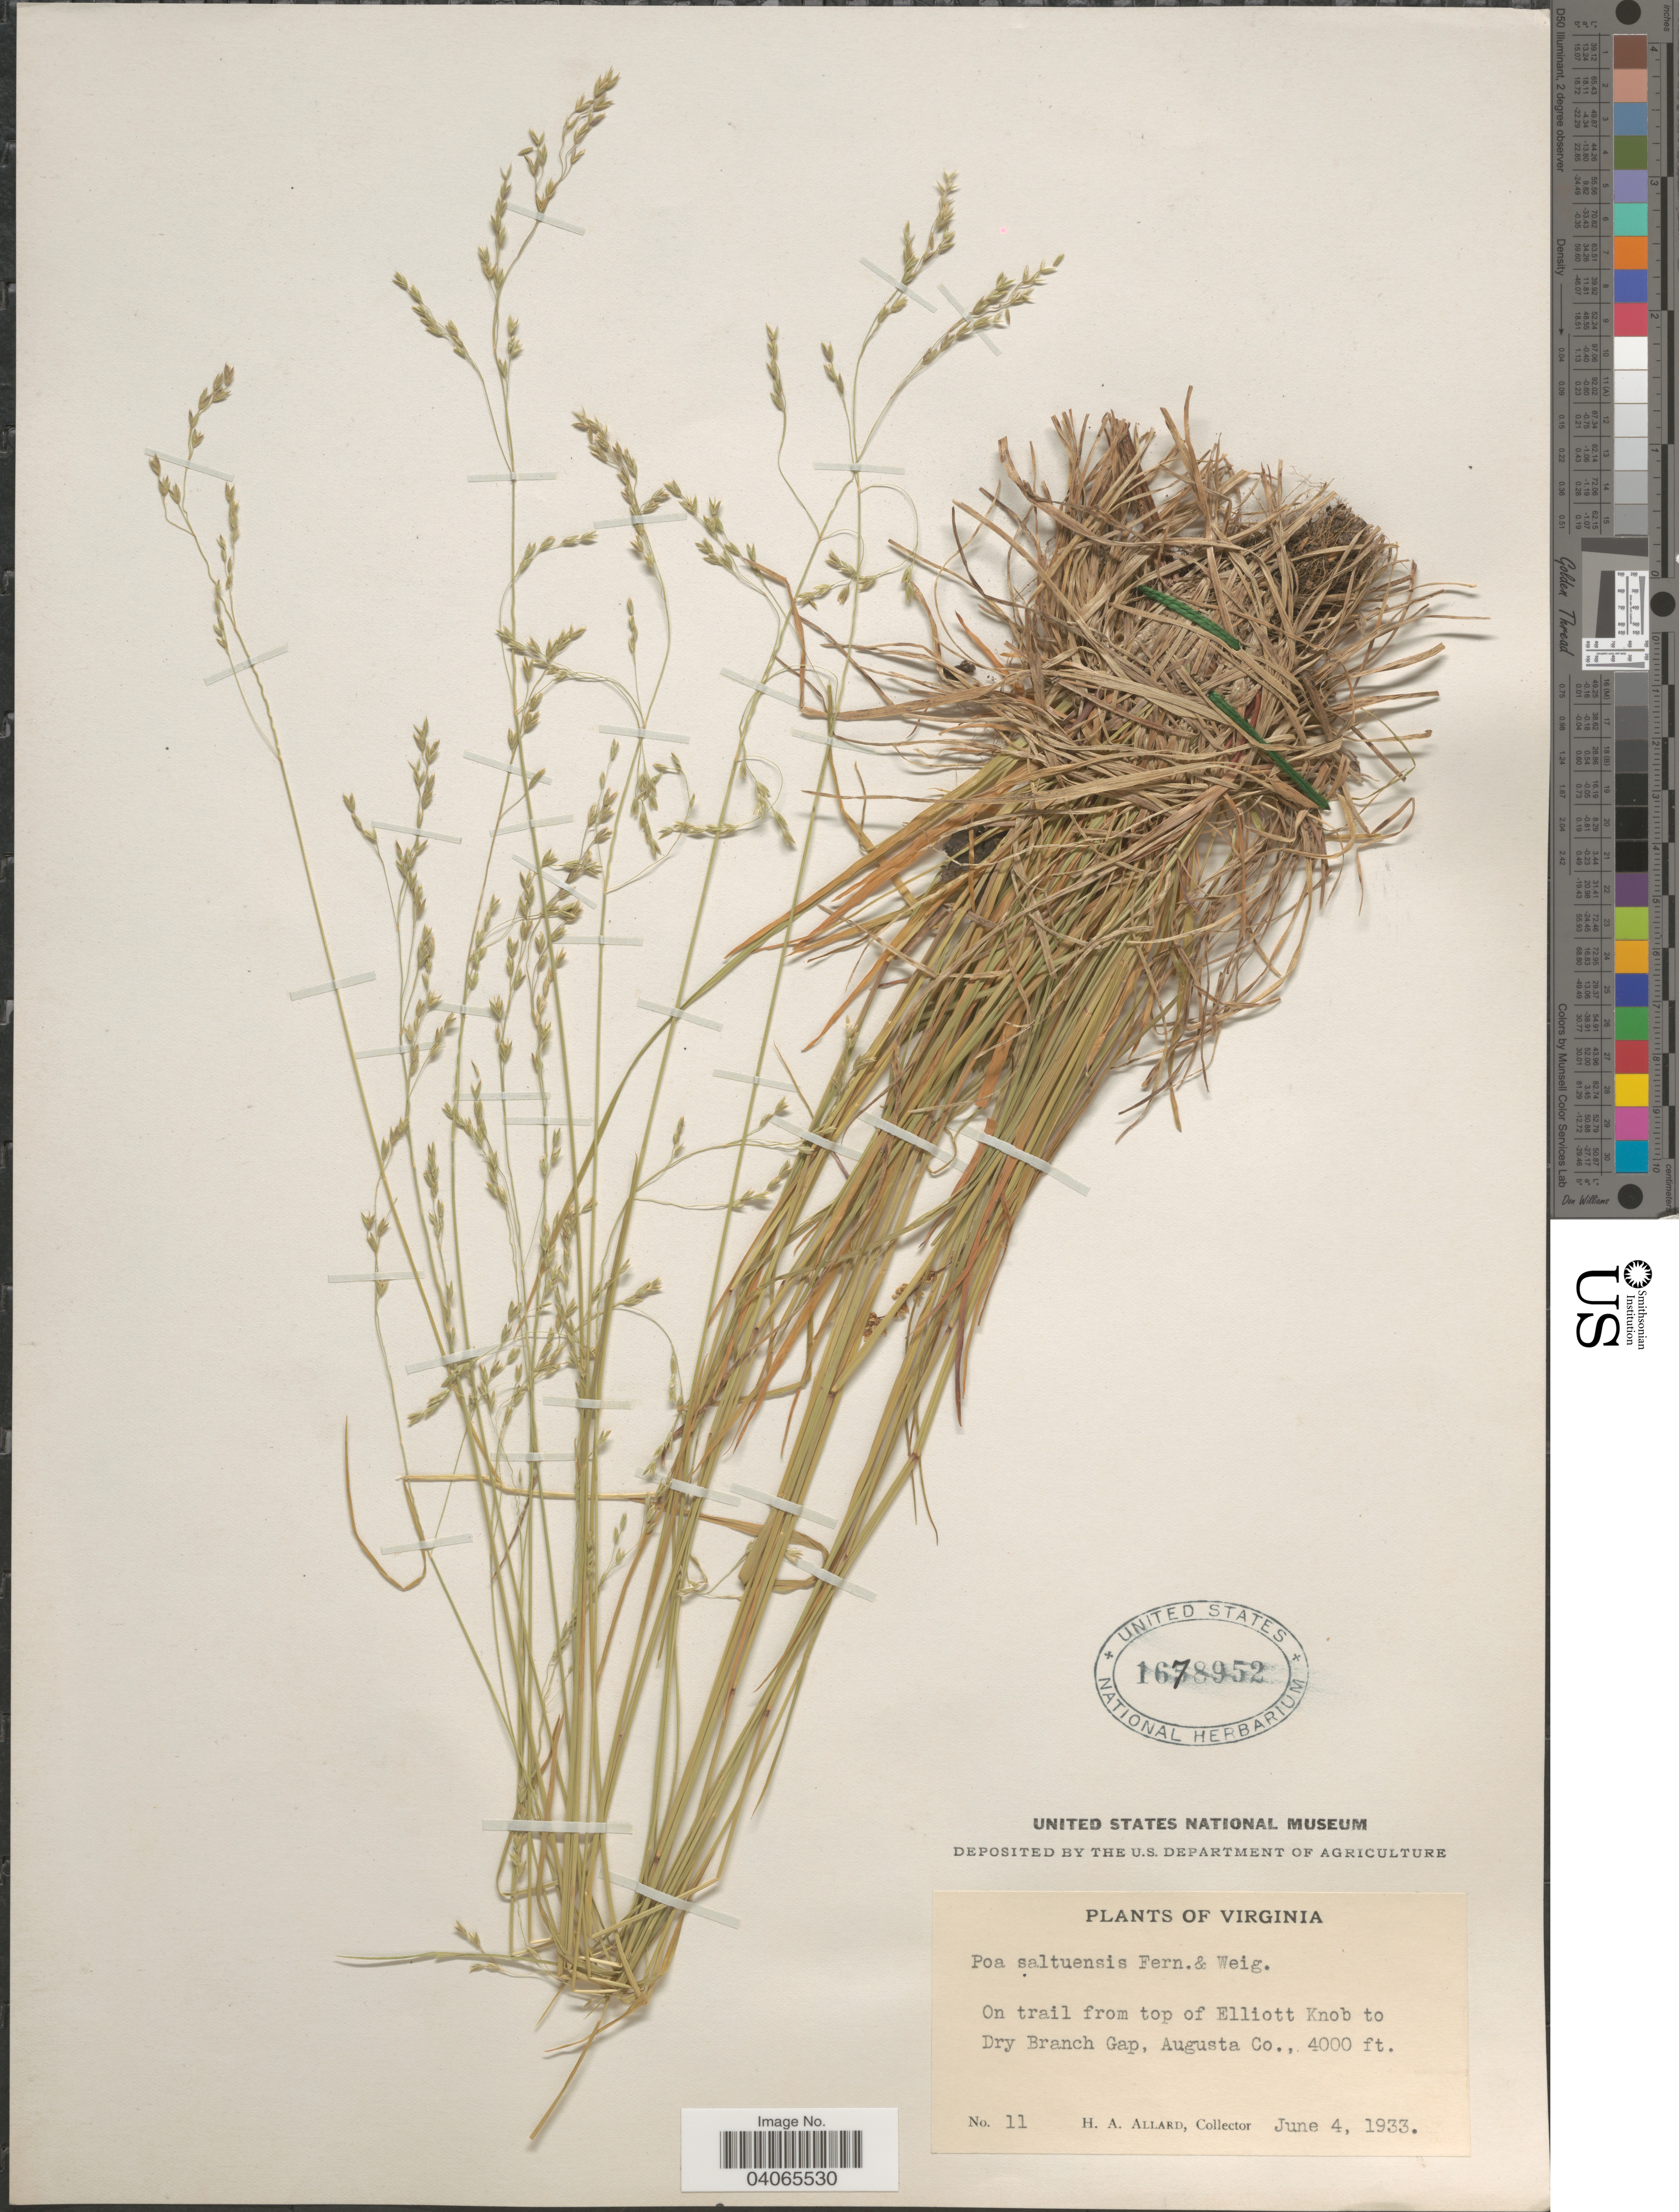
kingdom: Plantae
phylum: Tracheophyta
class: Liliopsida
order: Poales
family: Poaceae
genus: Poa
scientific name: Poa saltuensis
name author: Fernald & Wiegand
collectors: H. A. Allard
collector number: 11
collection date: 1933-06-04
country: United States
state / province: Virginia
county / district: Augusta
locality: On trail from top of Elliott Knob to Dry Branch Gap, Augusta Co.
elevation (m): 1219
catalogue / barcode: US 1678952